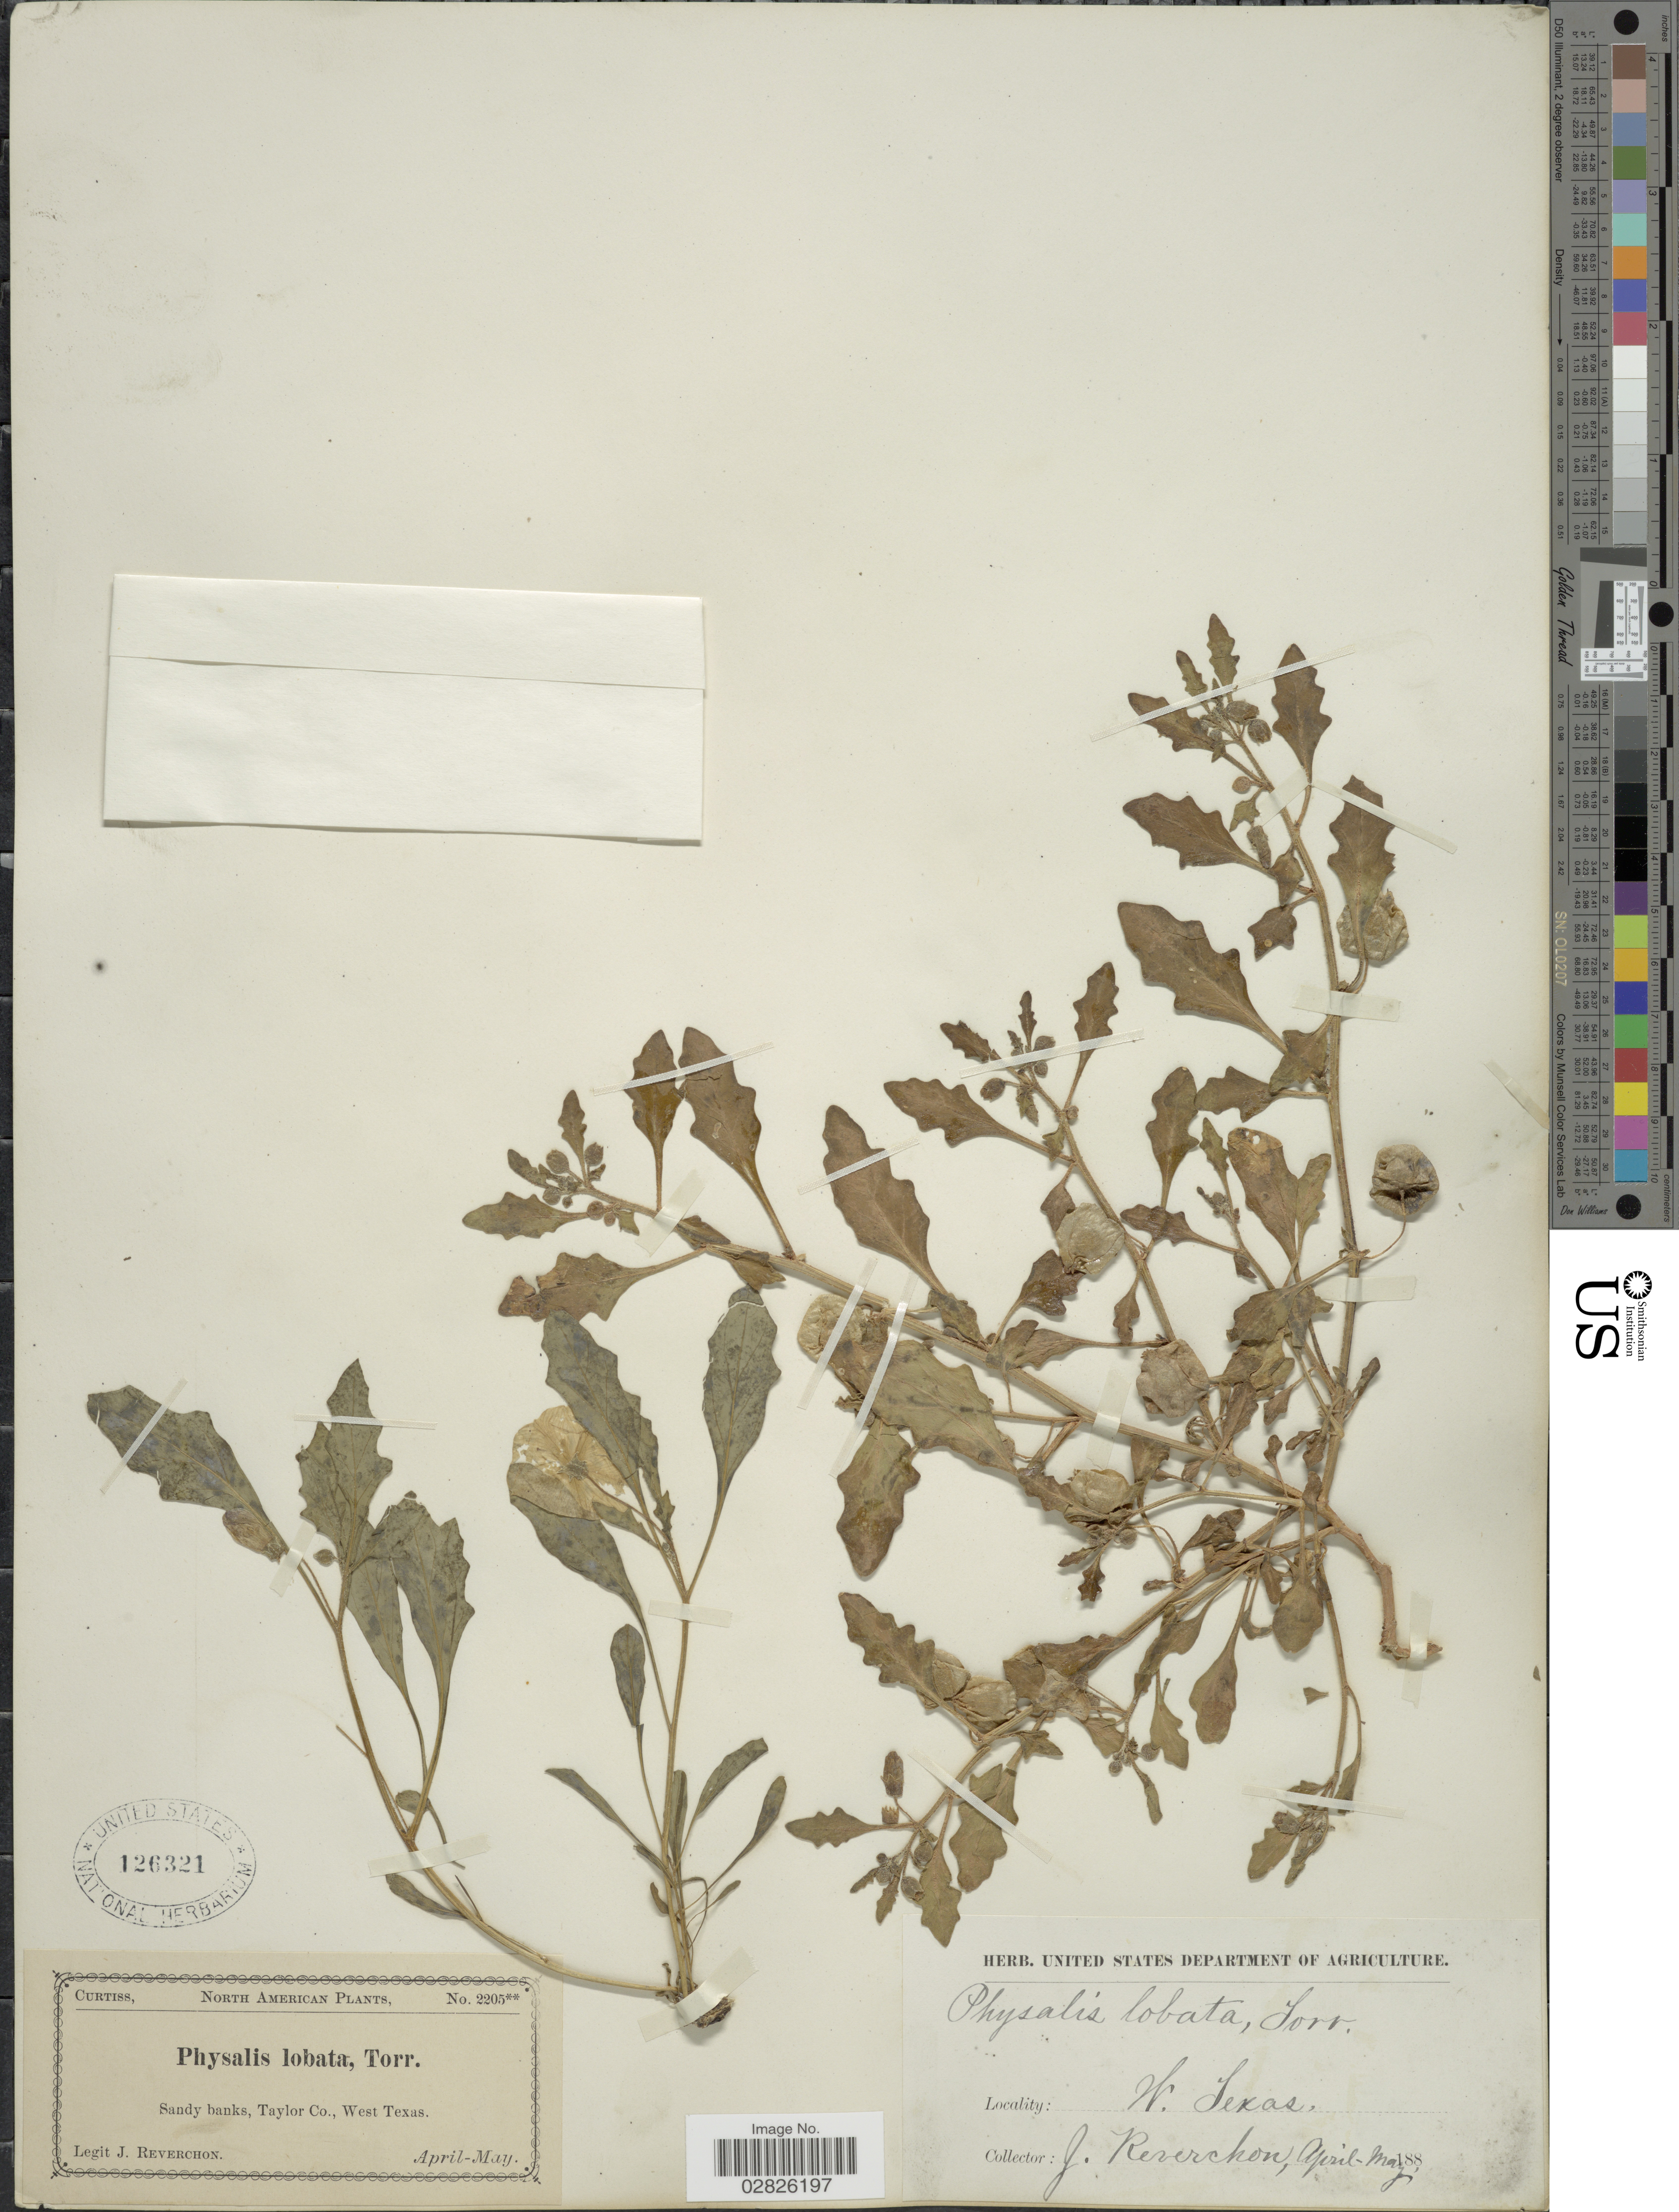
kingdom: Plantae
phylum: Tracheophyta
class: Magnoliopsida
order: Solanales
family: Solanaceae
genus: Quincula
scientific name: Quincula lobata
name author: (Torr.) Raf.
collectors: J. Reverchon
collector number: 2205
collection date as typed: April-May 188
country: United States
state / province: Texas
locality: Taylor Co., West Texas.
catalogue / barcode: US 126321